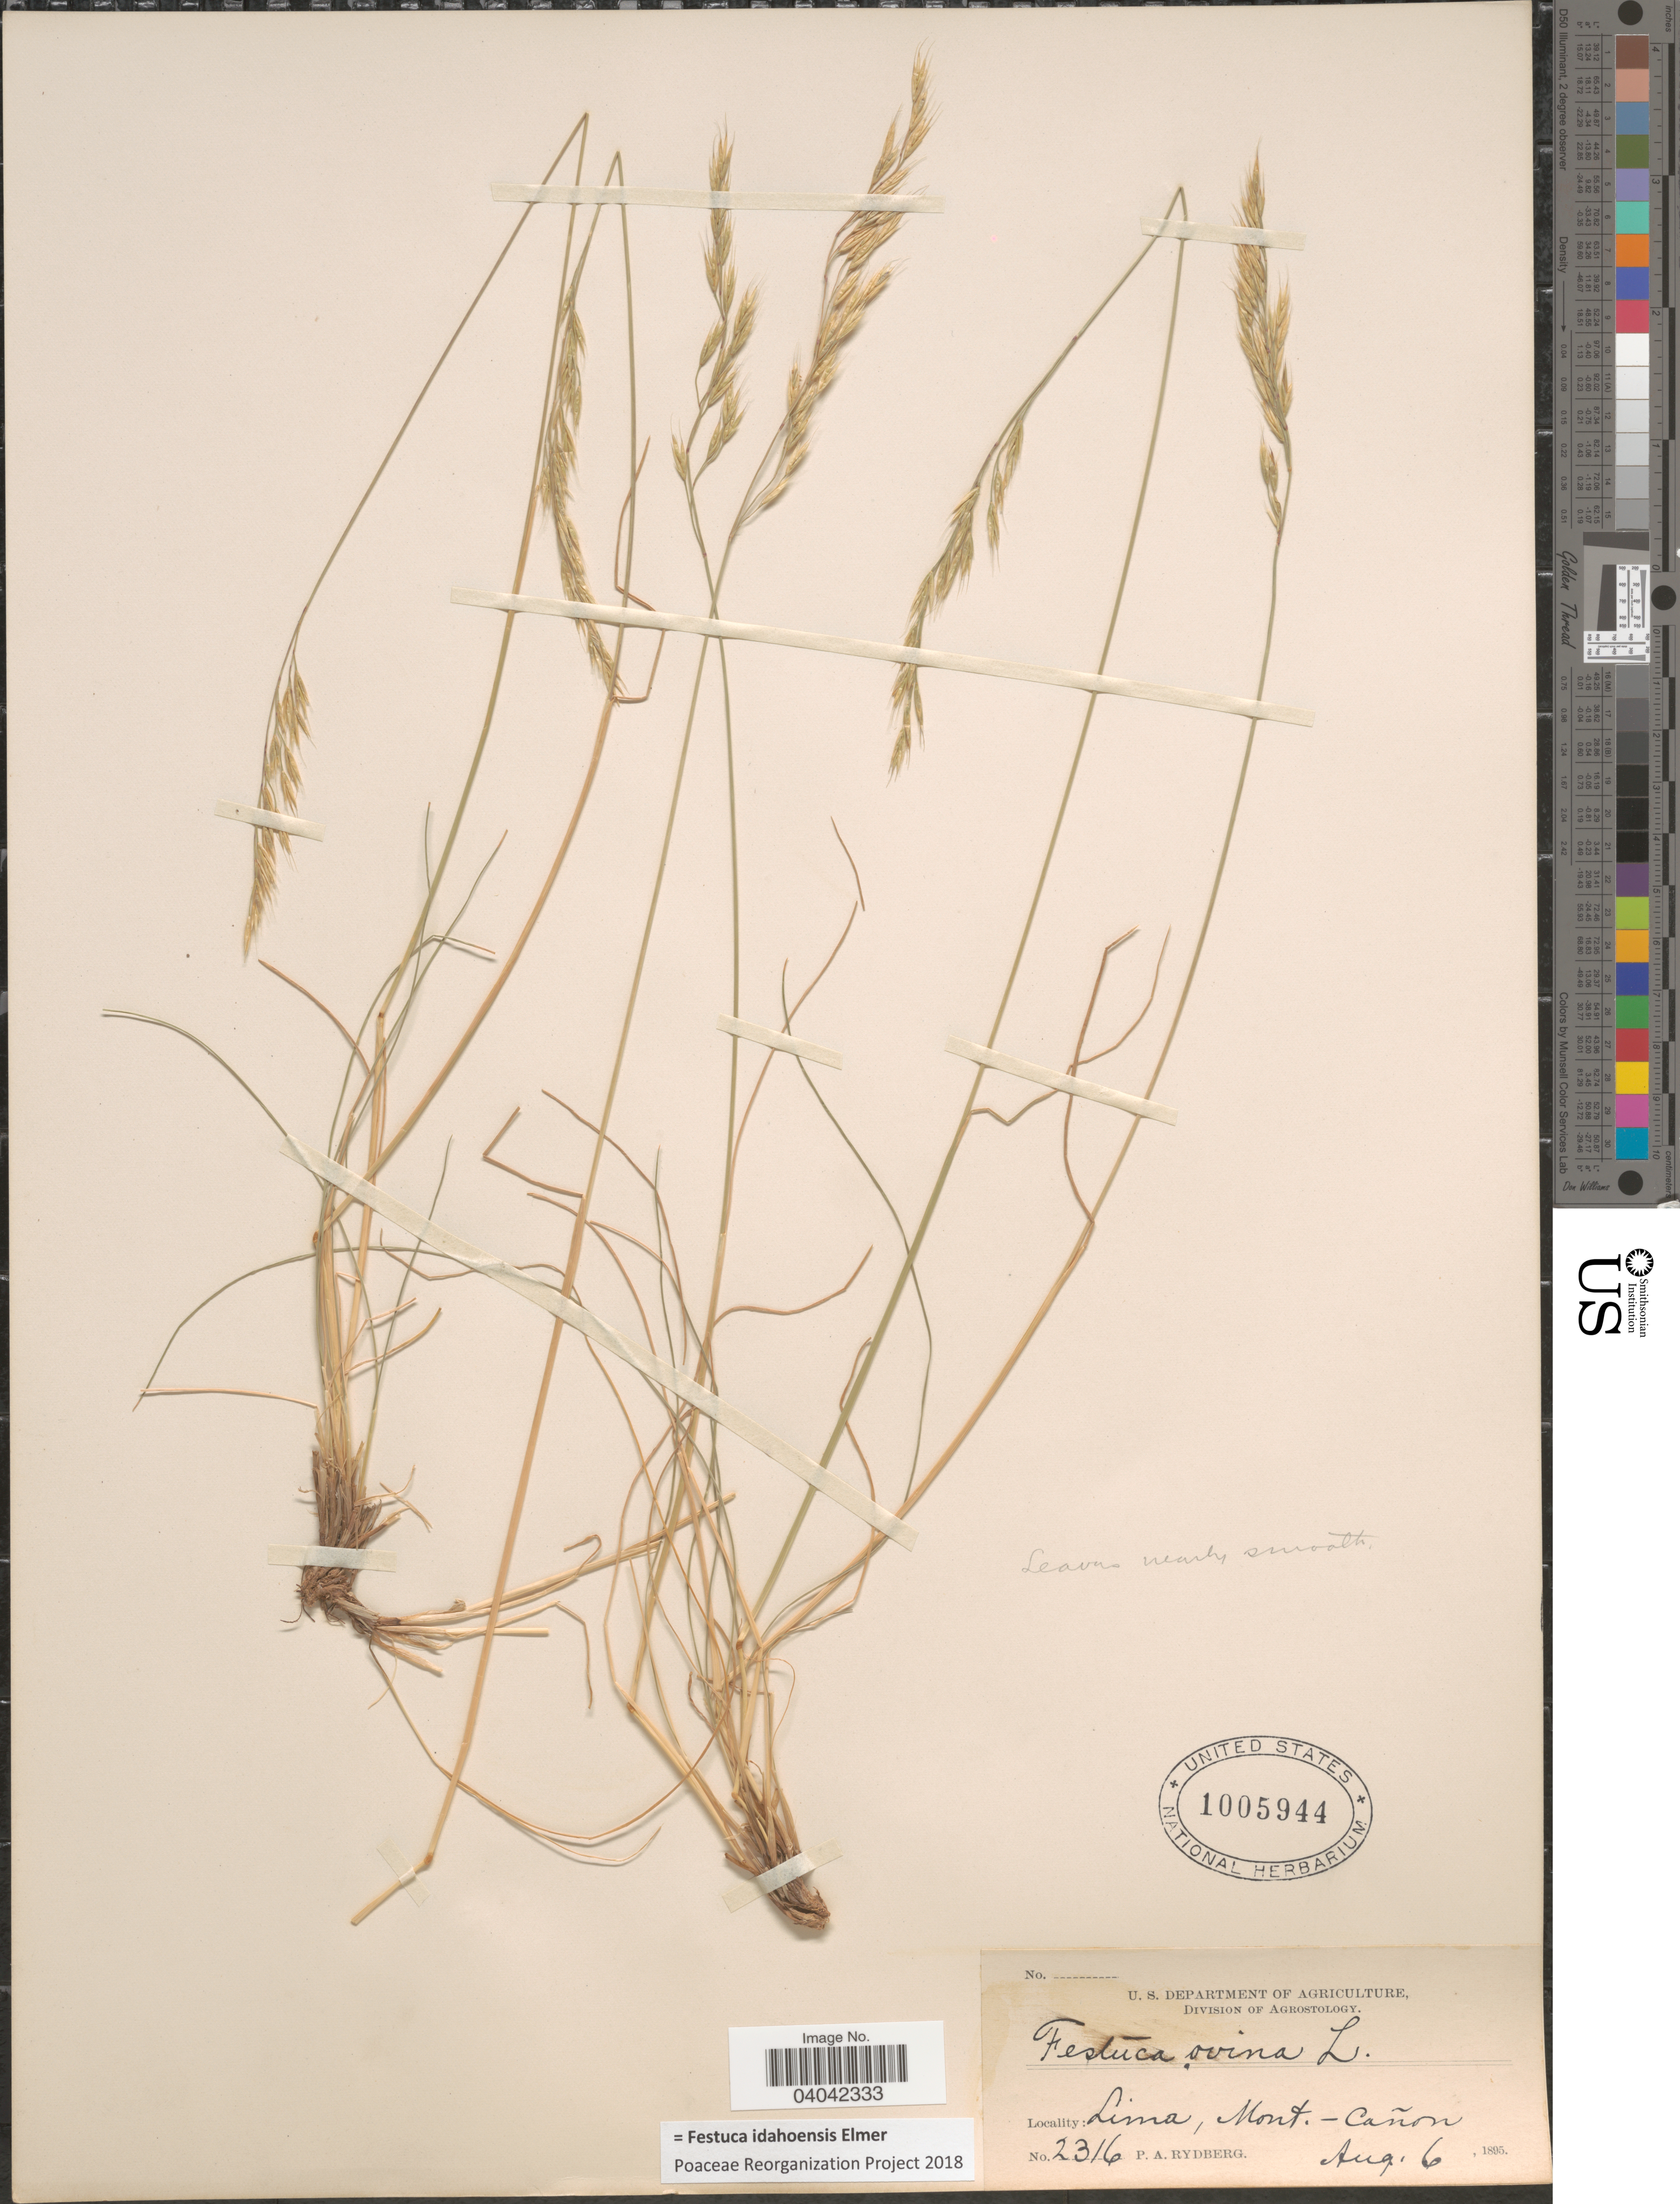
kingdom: Plantae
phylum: Tracheophyta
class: Liliopsida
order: Poales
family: Poaceae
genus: Festuca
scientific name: Festuca idahoensis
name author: Elmer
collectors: P. A. Rydberg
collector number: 2316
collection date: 1895-08-06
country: United States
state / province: Montana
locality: Lima, Mont. - Cañon.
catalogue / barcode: US 1005944